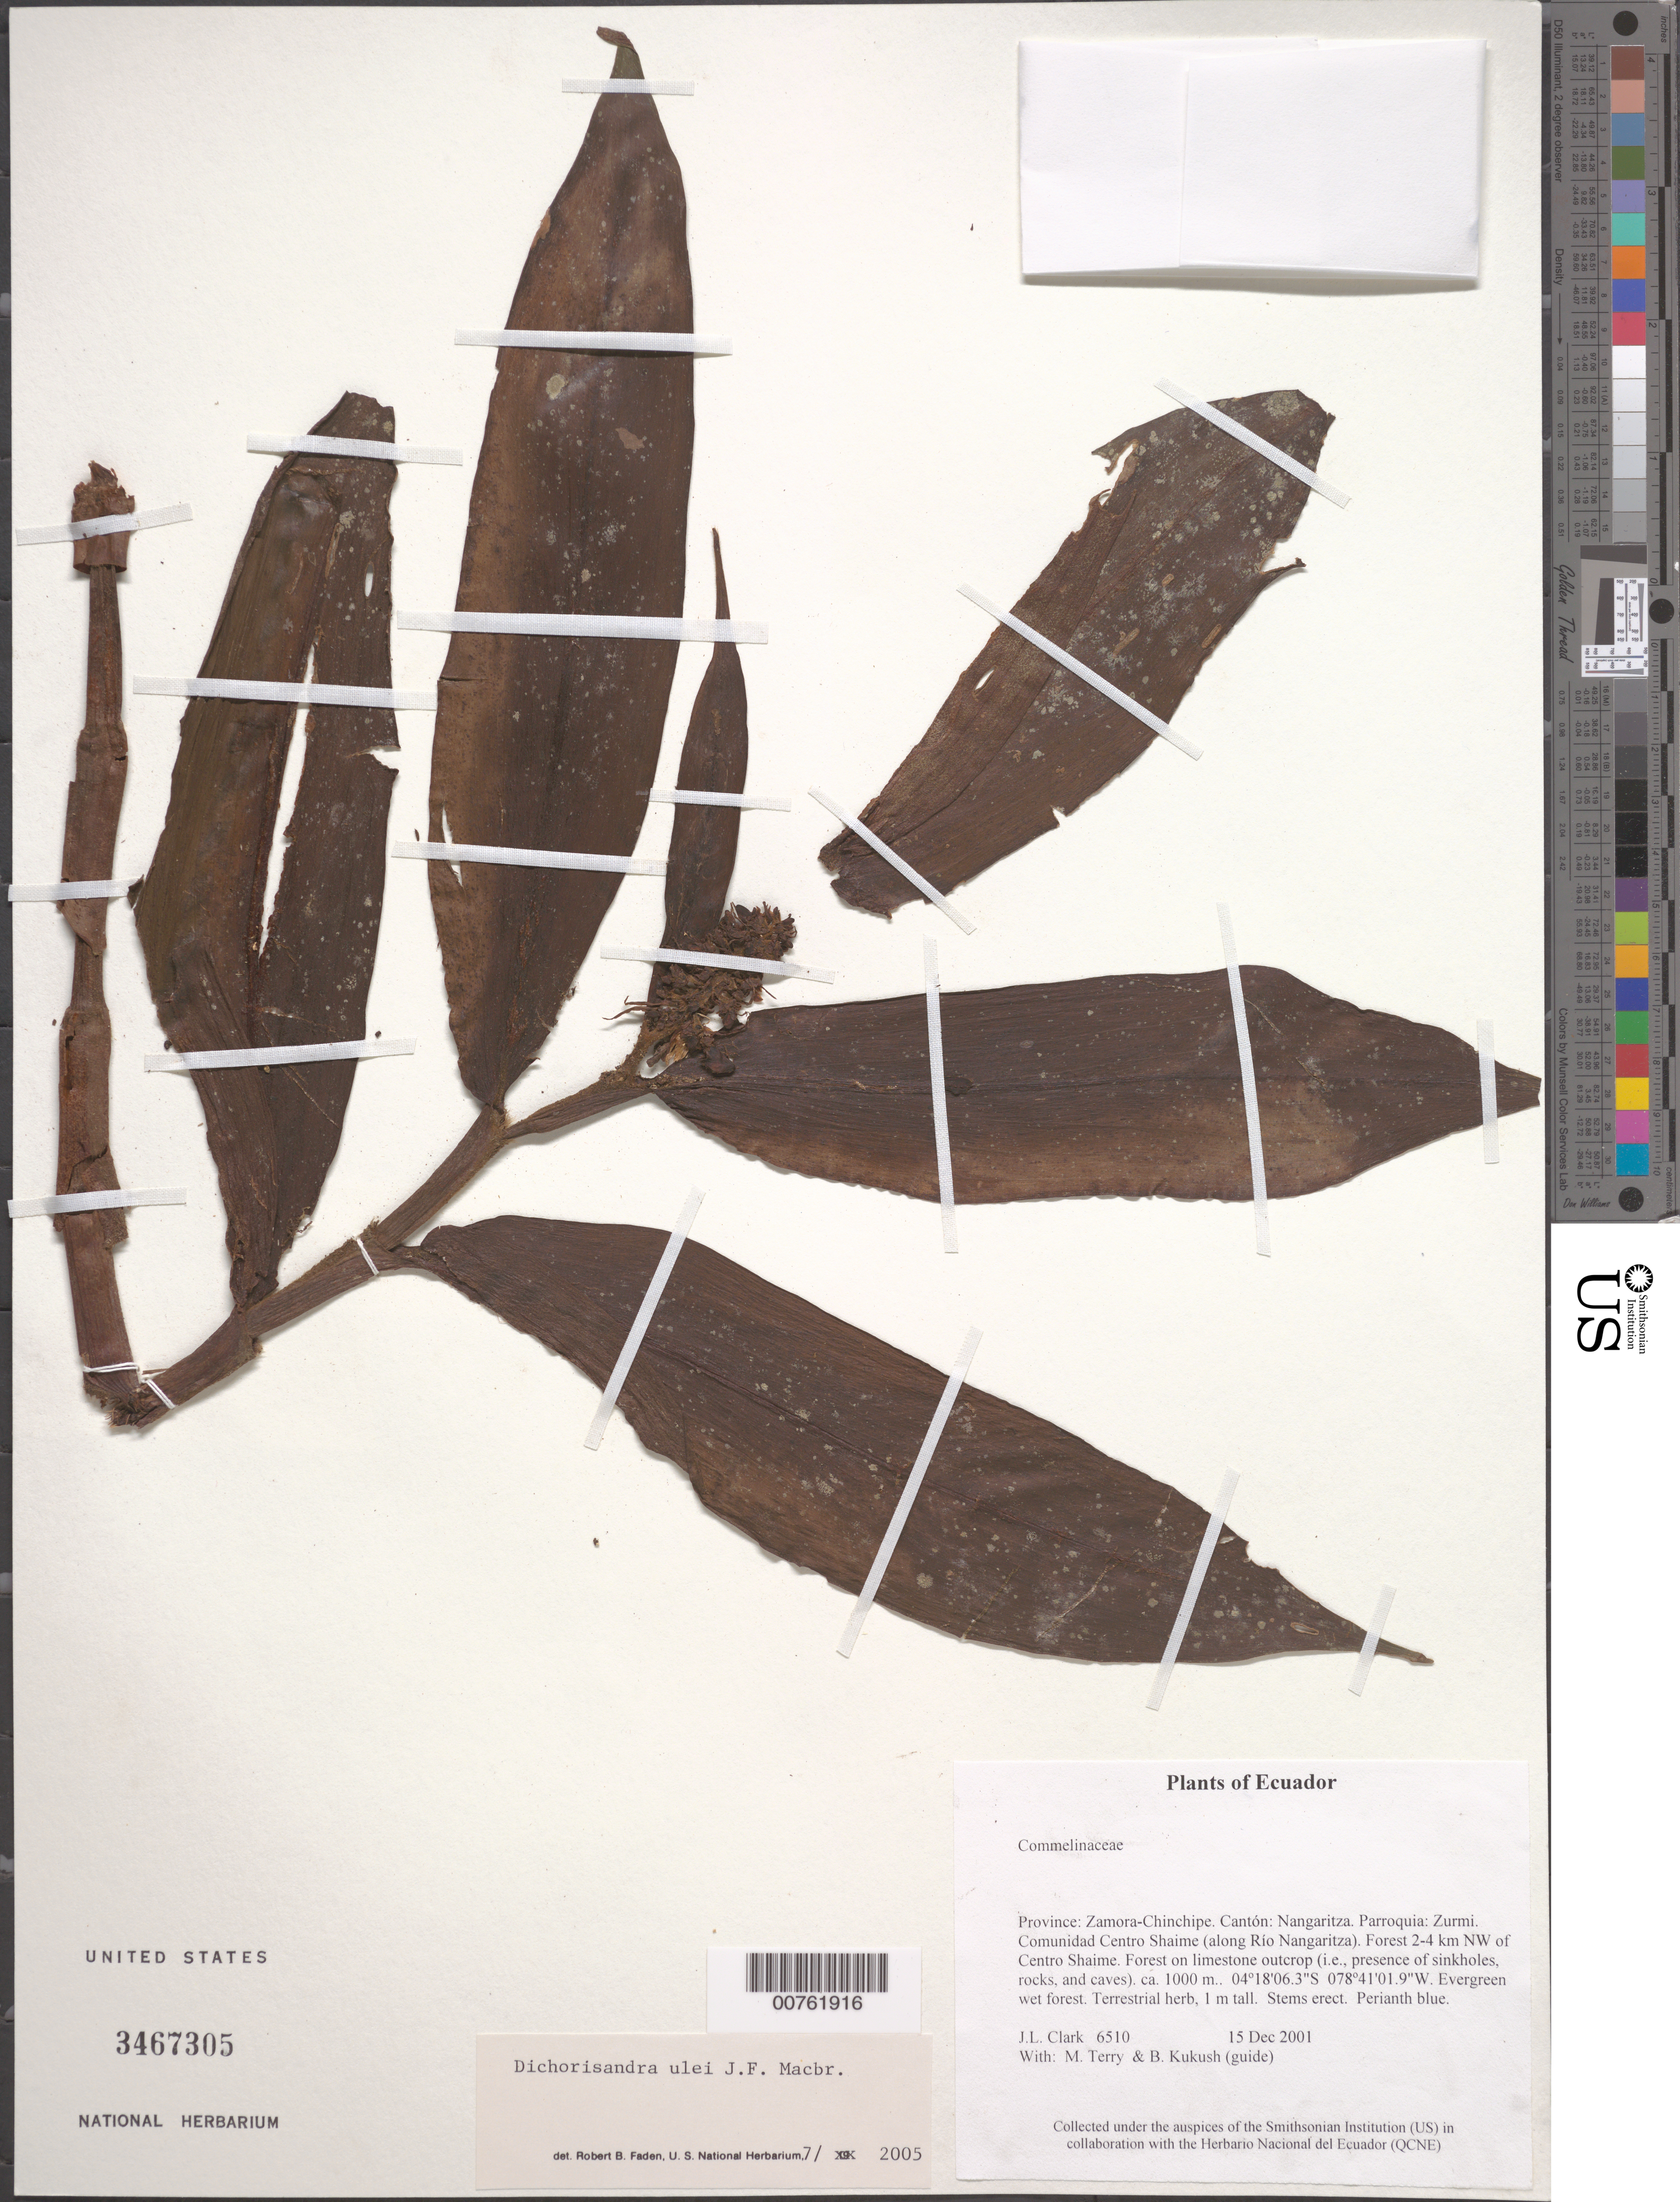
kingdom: Plantae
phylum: Tracheophyta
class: Liliopsida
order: Commelinales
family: Commelinaceae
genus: Dichorisandra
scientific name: Dichorisandra ulei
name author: J.F. Macbr.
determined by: Faden, Robert B., (US), Smithsonian Institution - National Museum of Natural History (UNITED STATES)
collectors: J. L. Clark et al.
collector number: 6510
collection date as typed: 15 Dec 2001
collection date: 2001-12-15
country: Ecuador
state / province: Zamora-Chinchipe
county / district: Canton: Nangaritza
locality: Parroquia: Zurmi. Comunidad Centro Shaime (along Rio Nangaritza). Forest 2-4 km NW of Centro Shaime.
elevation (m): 1000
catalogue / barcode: US 3467305